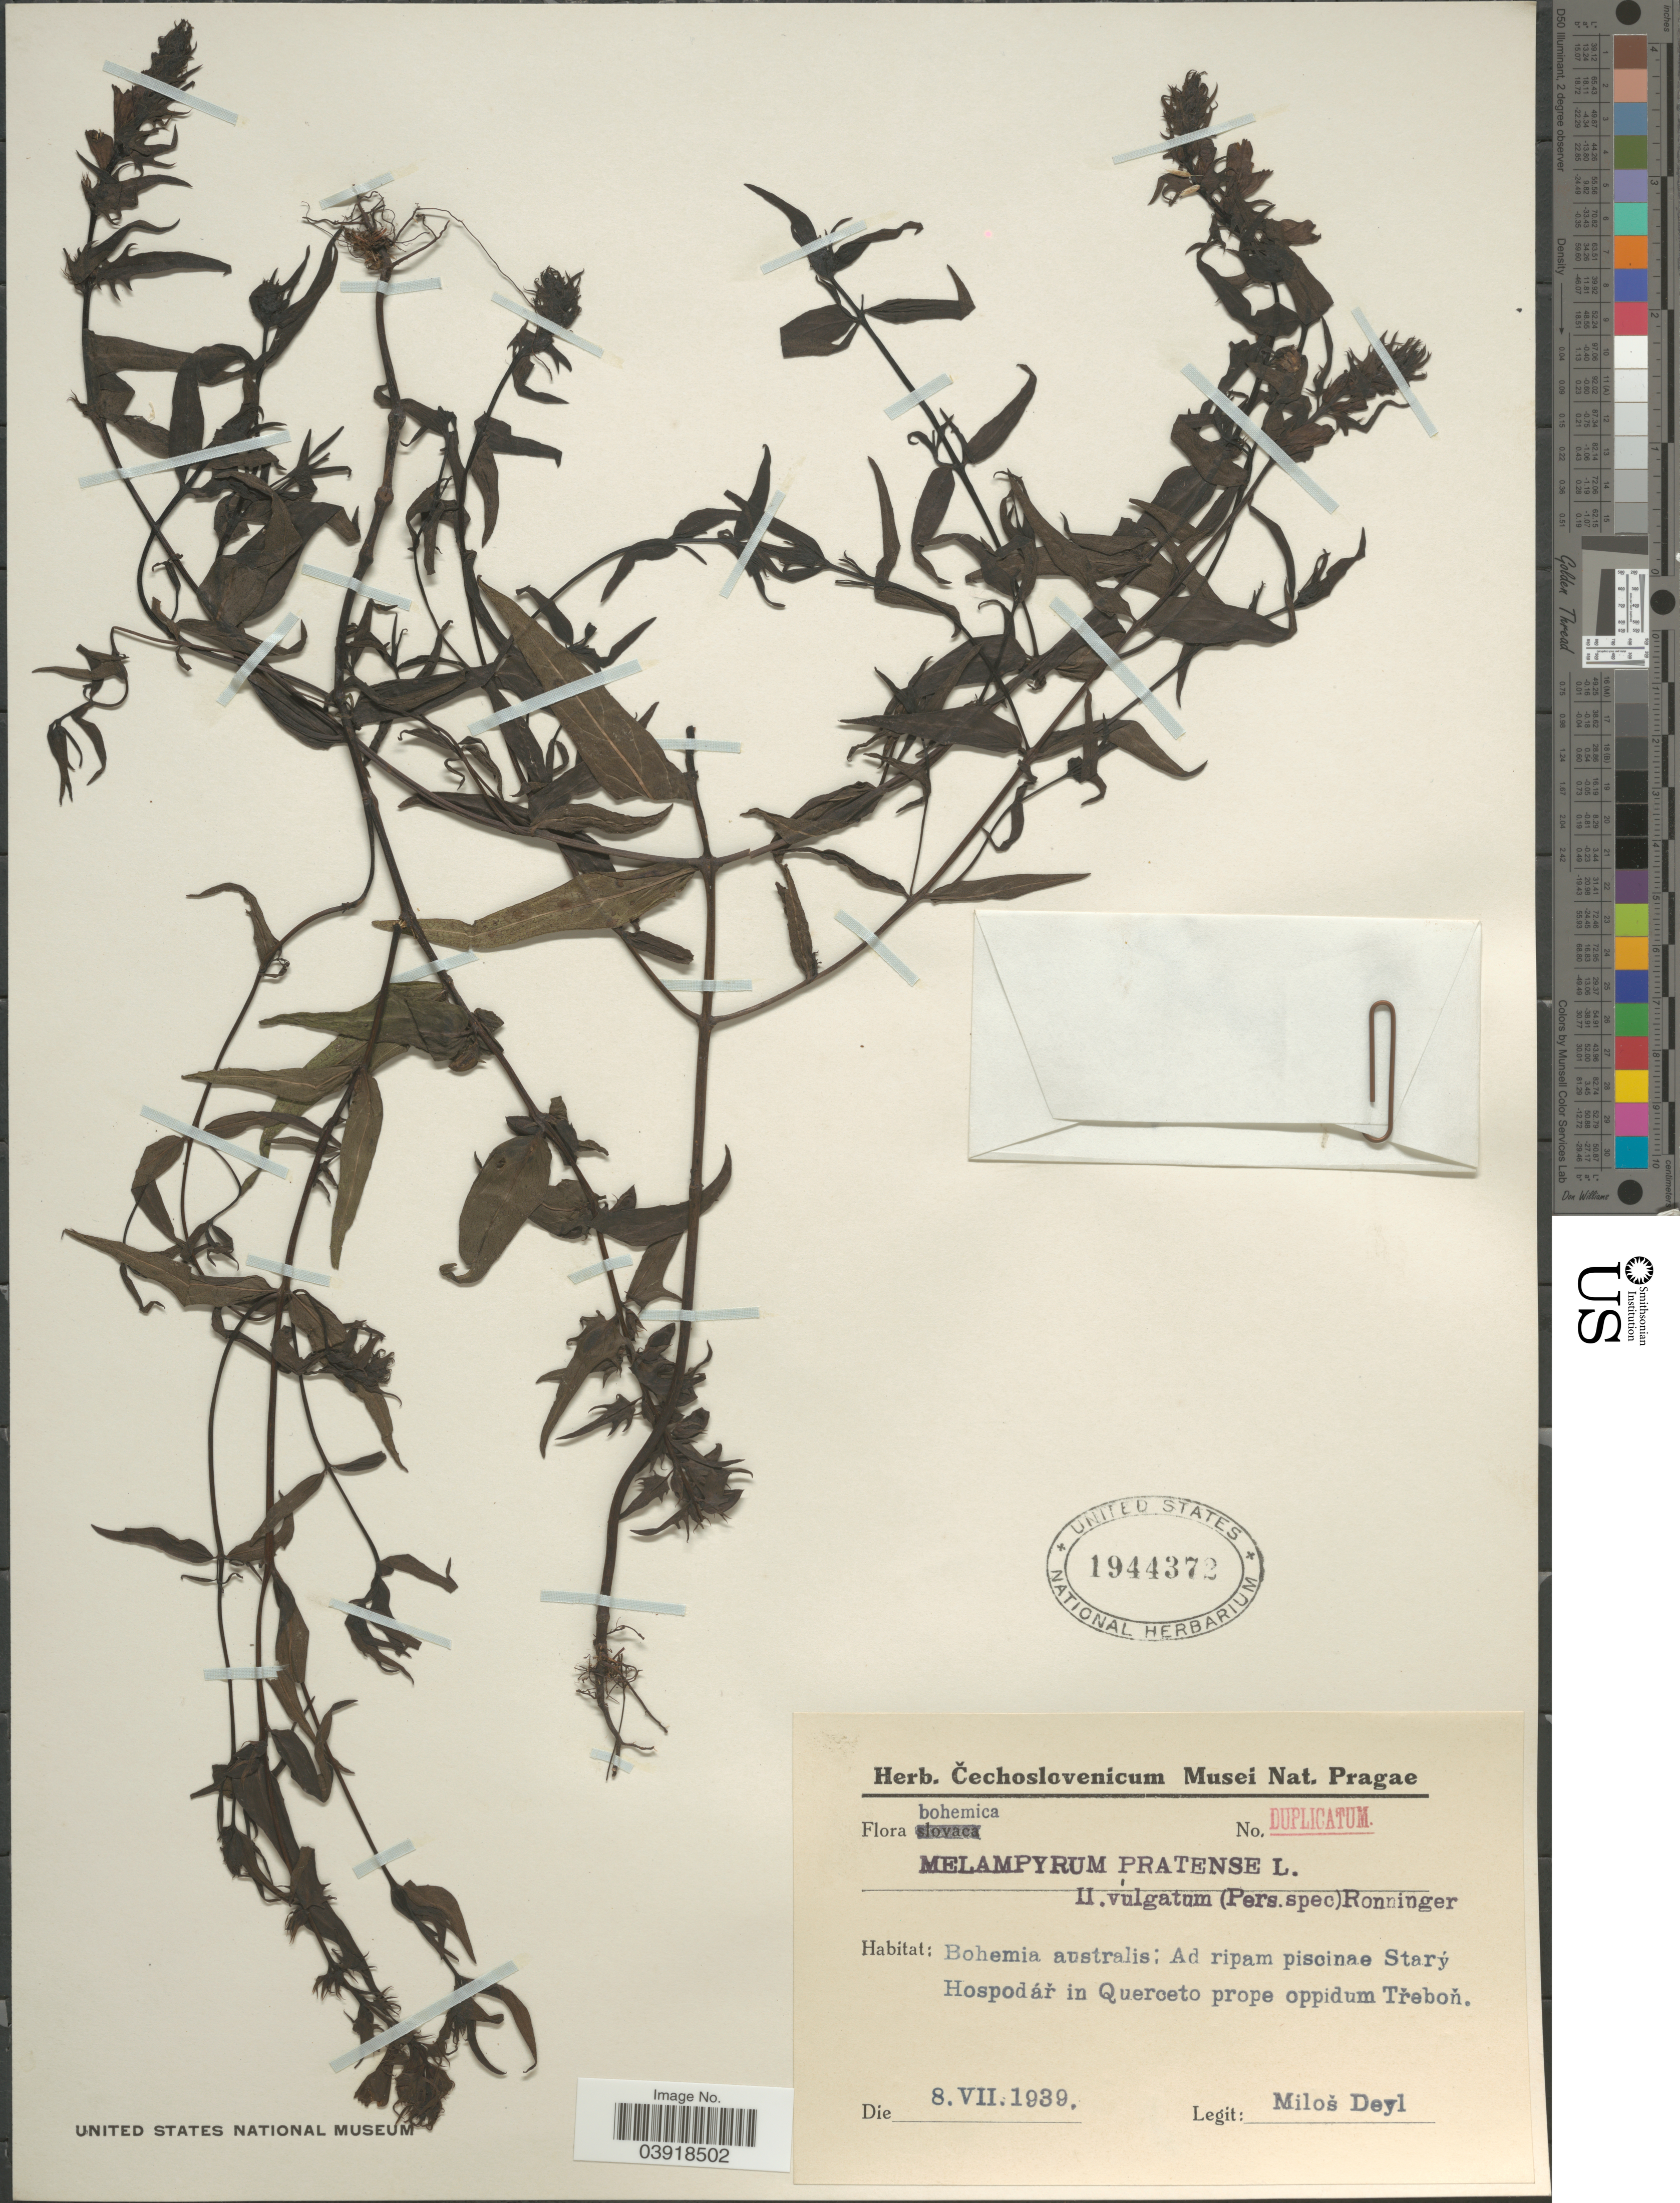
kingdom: Plantae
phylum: Tracheophyta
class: Magnoliopsida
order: Lamiales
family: Orobanchaceae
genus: Melampyrum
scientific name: Melampyrum pratense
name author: L.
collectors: M. Deyl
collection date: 1939-07-08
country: Czechia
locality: Bohemica. Bohemia australis; Ad ripam piscinae Starý Hospodáŕ in Querceto prope oppidum Třeboň.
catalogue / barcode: US 1944372